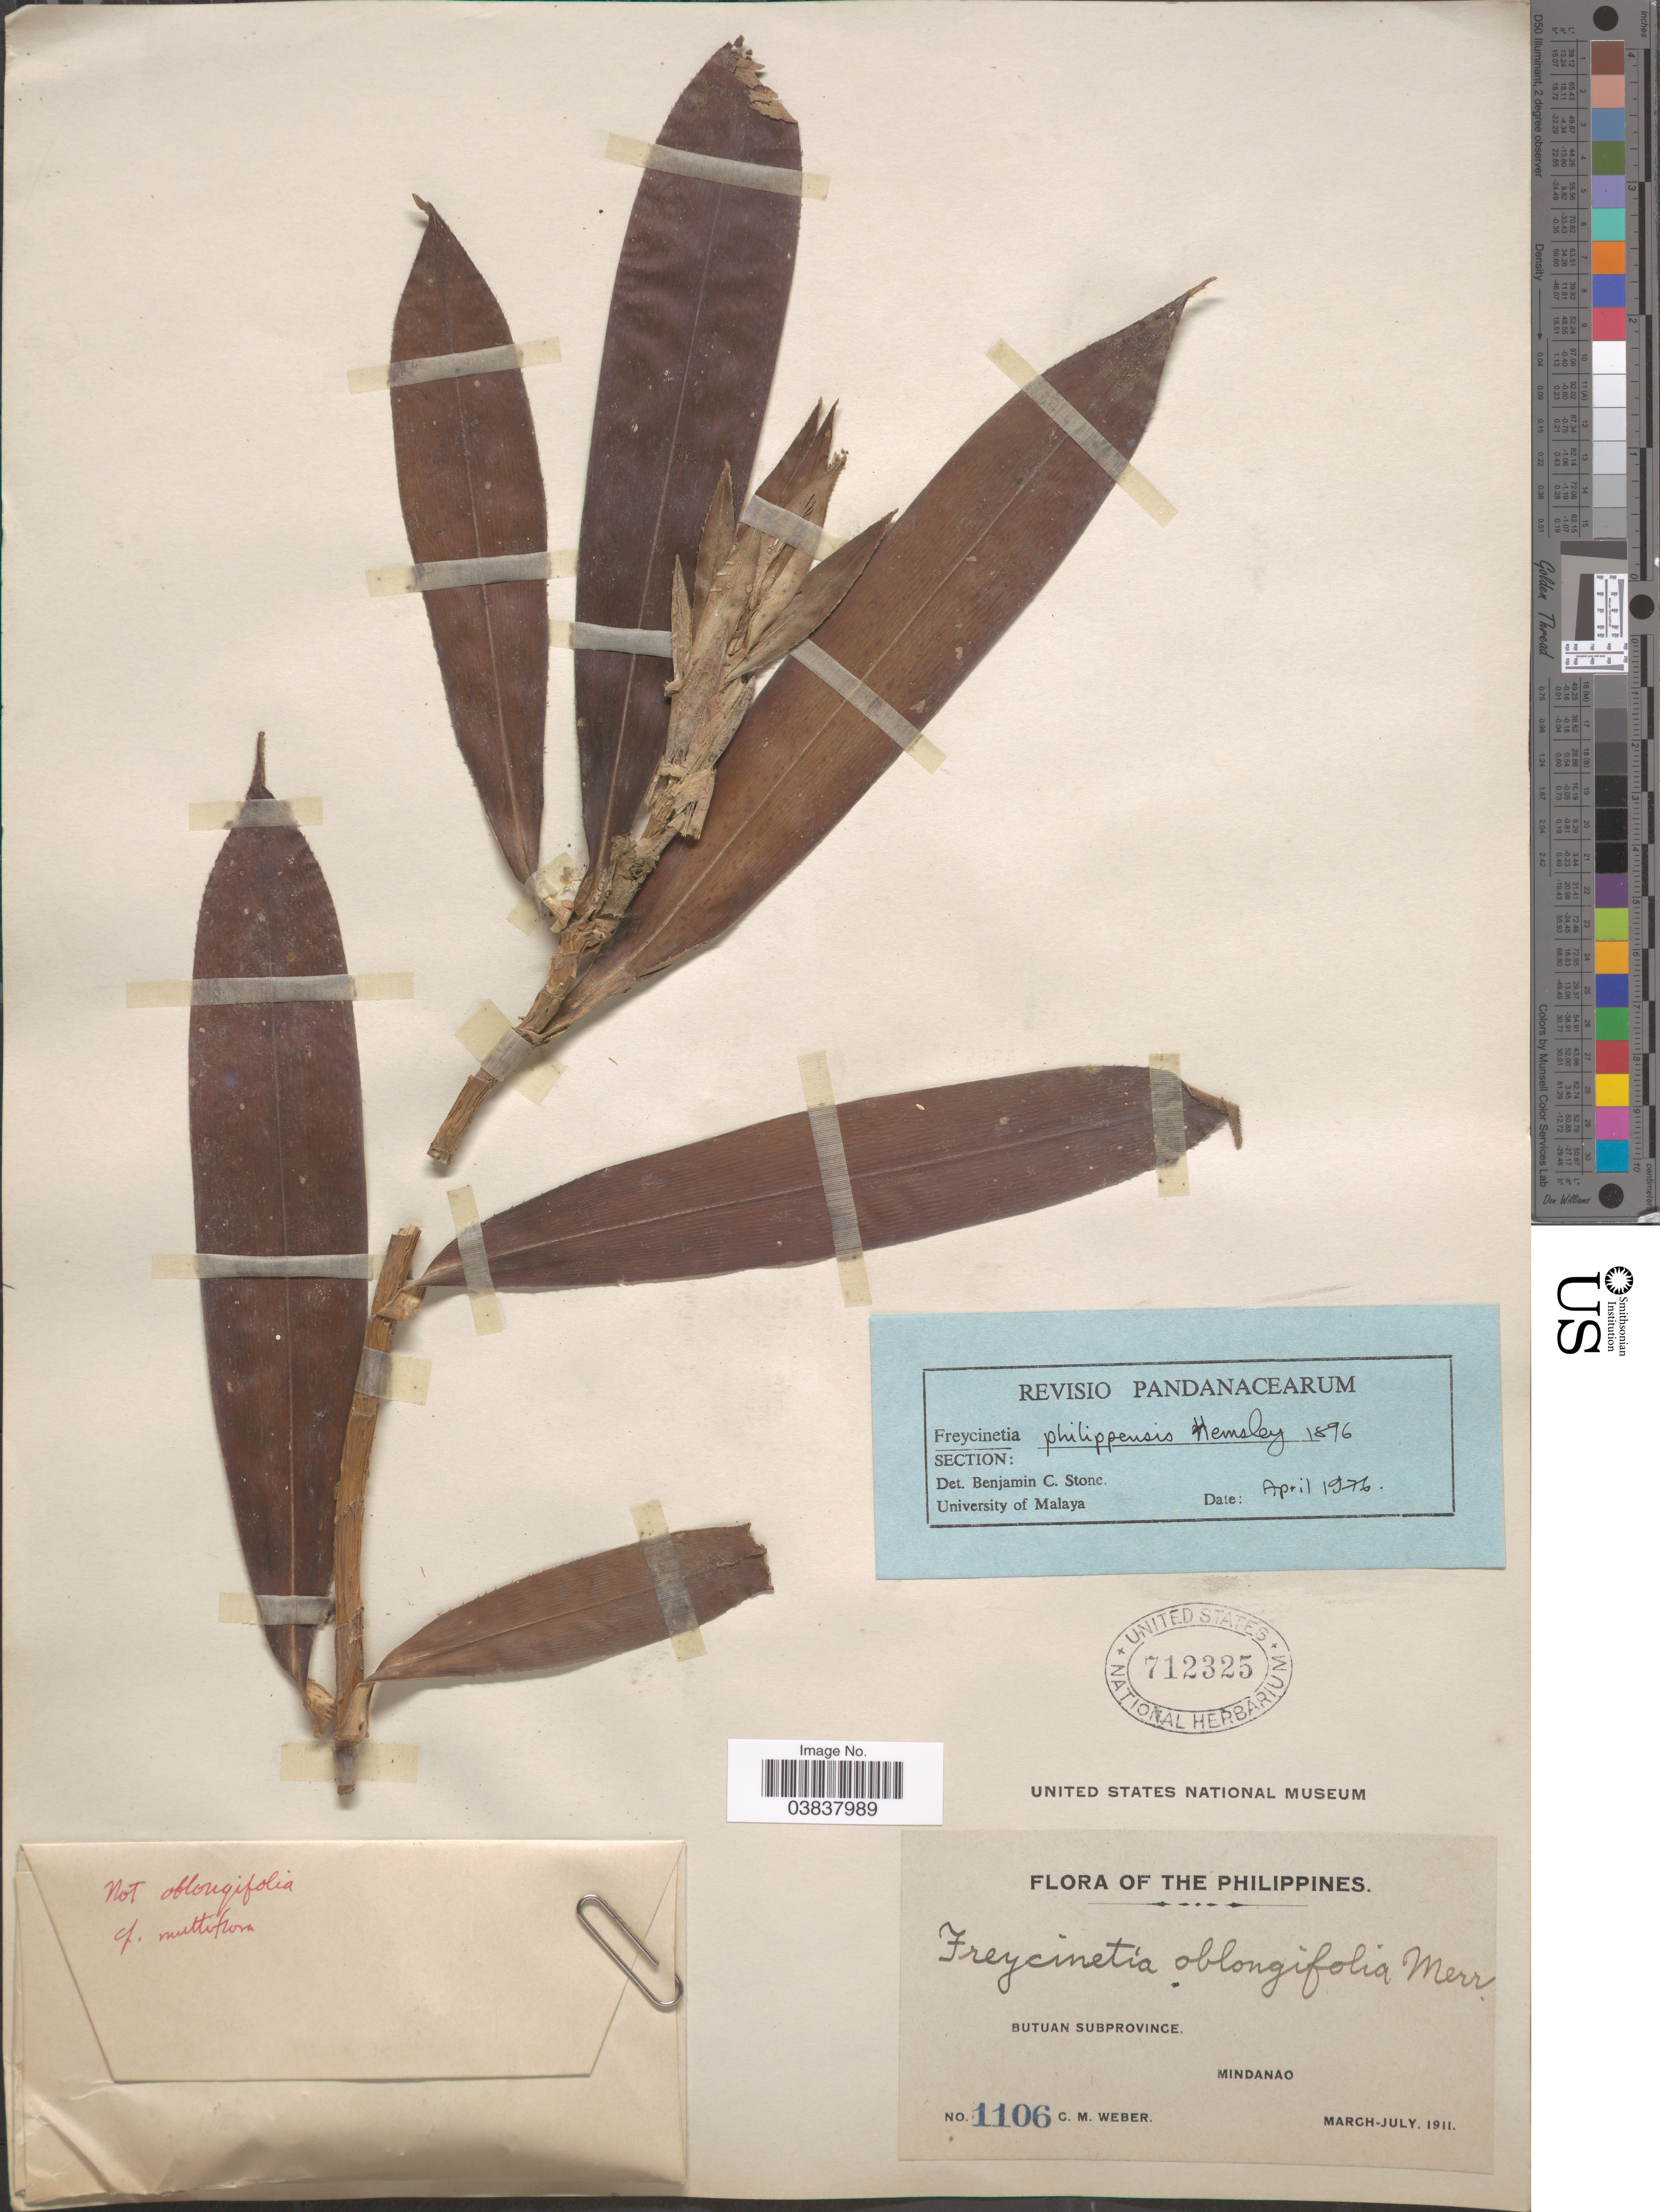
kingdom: Plantae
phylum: Tracheophyta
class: Liliopsida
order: Pandanales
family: Pandanaceae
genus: Freycinetia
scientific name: Freycinetia philippinensis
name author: Hemsl.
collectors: C. M. Weber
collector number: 1106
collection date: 1911-03/1911-07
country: Philippines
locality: Butuan Subprovince, Mindanao.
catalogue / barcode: US 712325